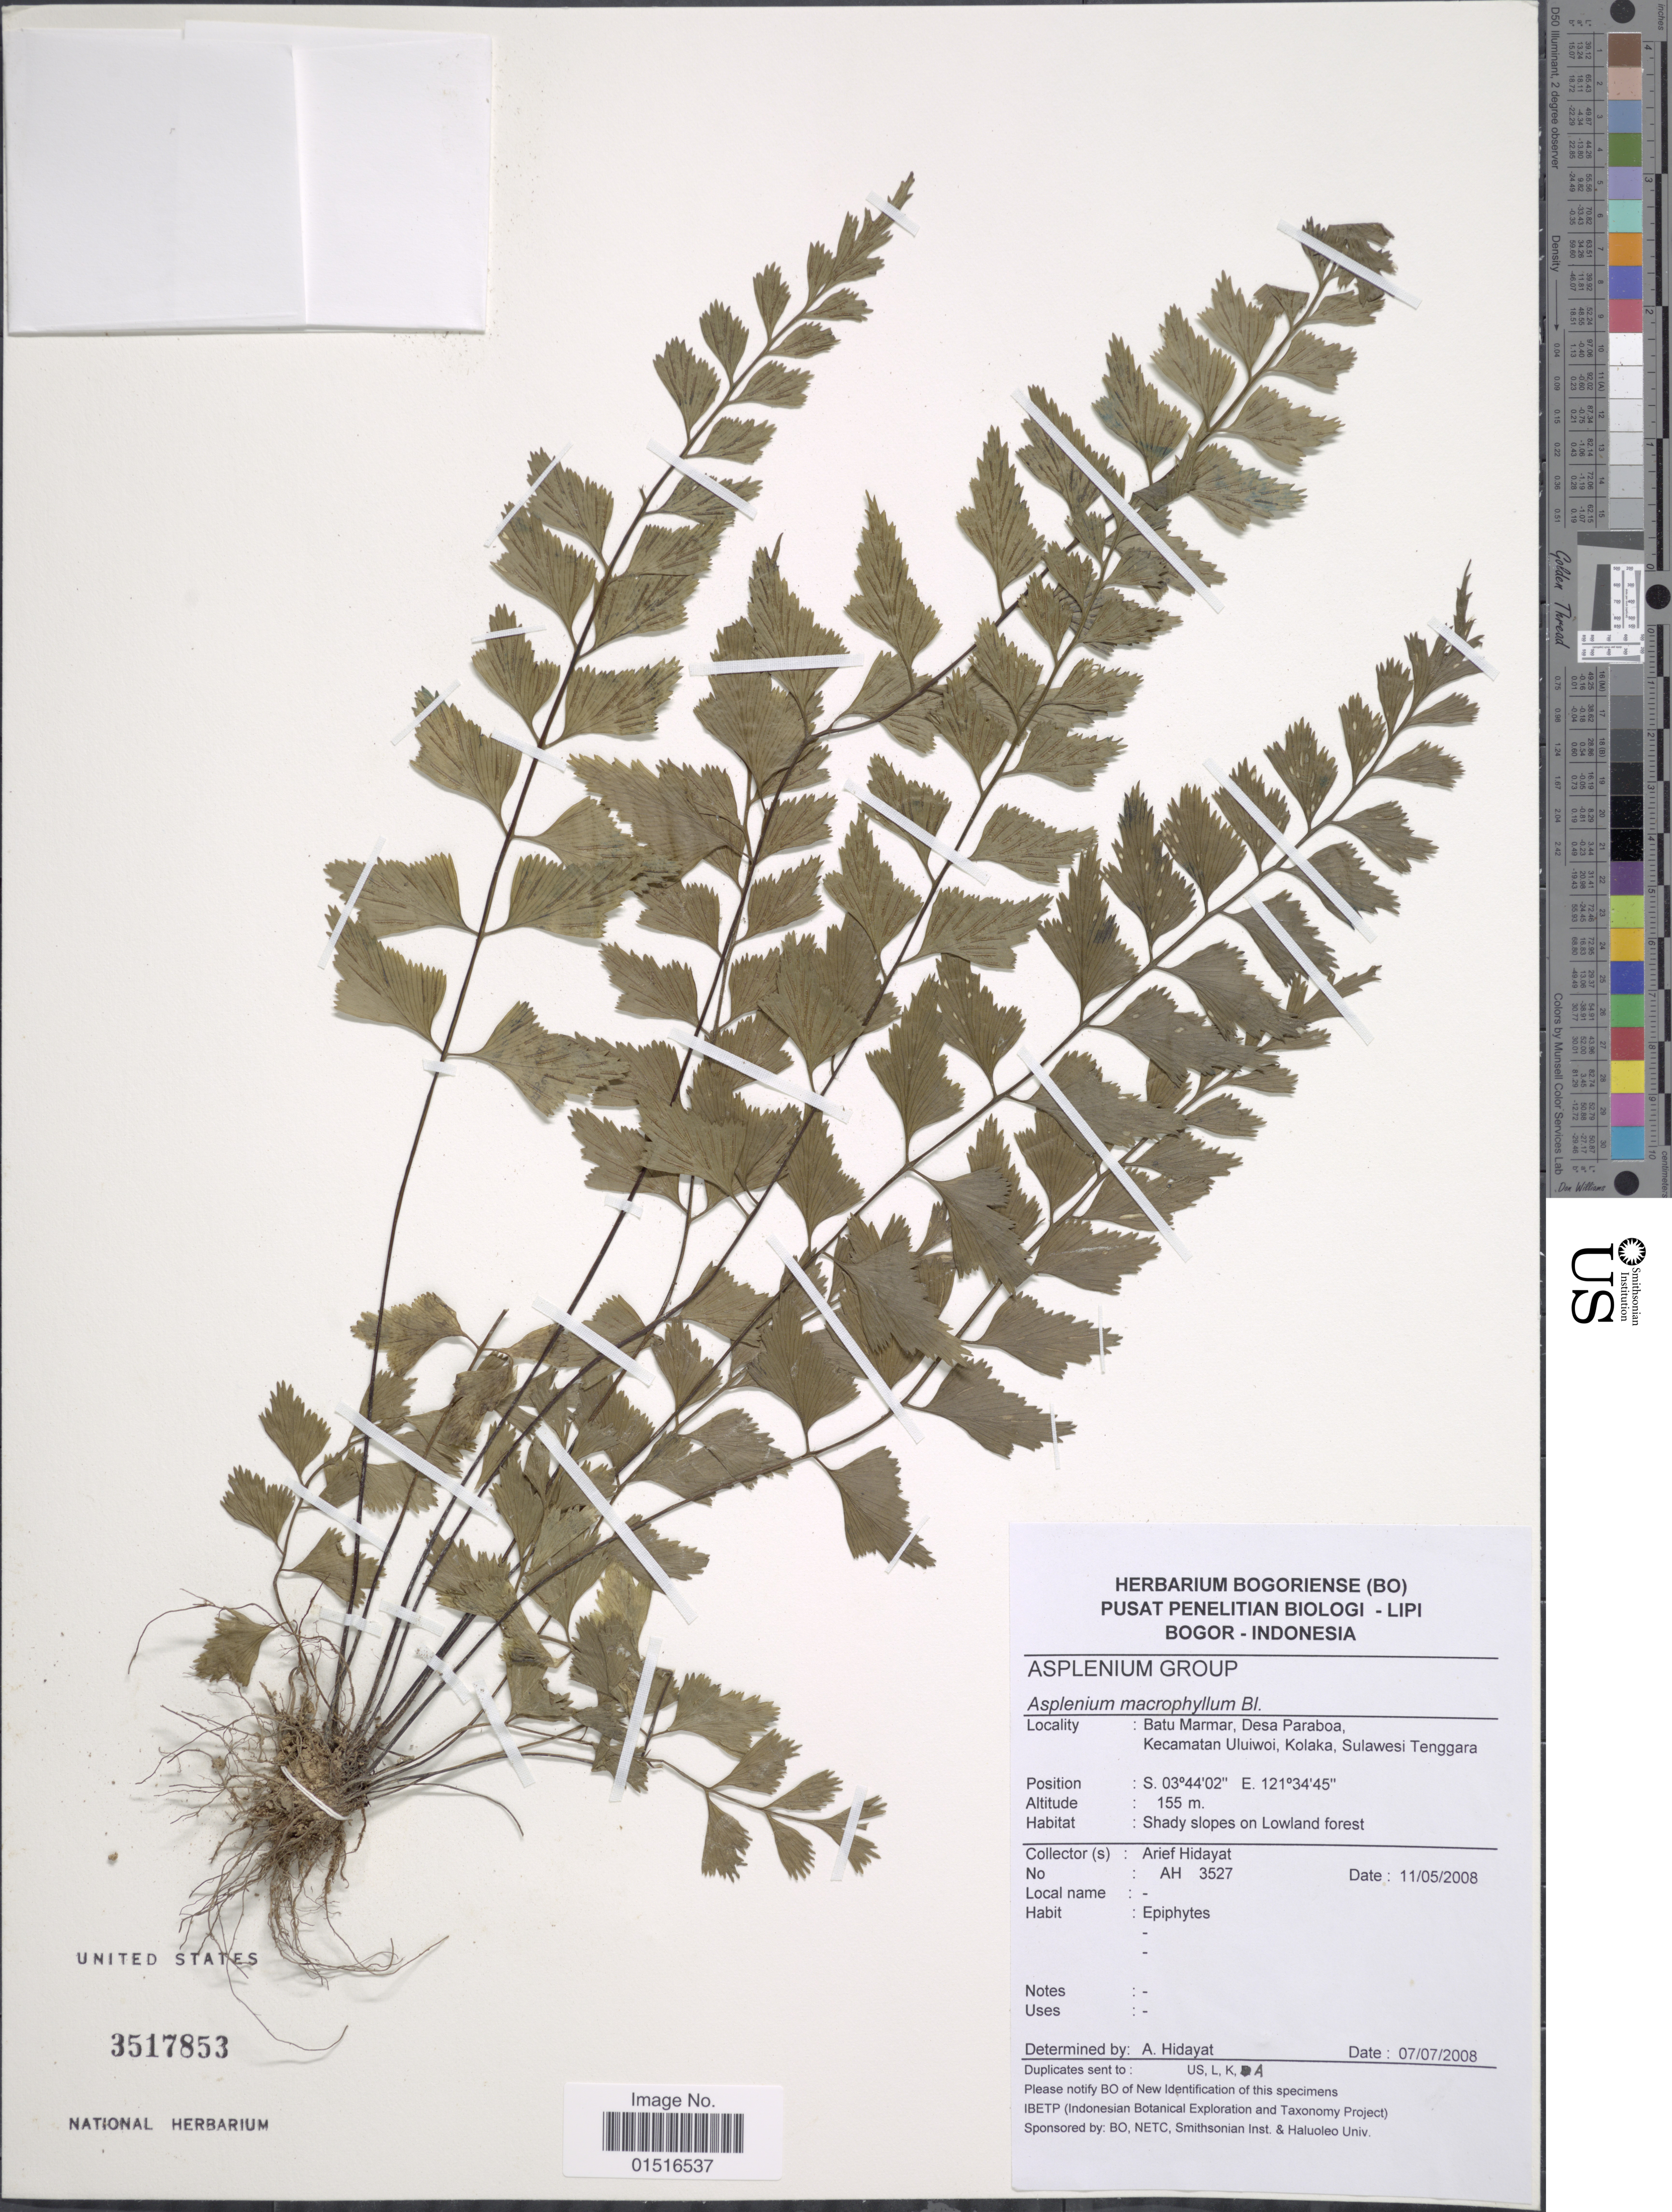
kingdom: Plantae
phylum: Tracheophyta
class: Polypodiopsida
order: Polypodiales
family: Aspleniaceae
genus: Asplenium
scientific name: Asplenium macrophyllum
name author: Sw.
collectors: A. Hidayat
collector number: AH 3527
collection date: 2008-05-11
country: Indonesia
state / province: Sulawesi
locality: Batu Marmar, Desa Paraboa, Kecamatan Uluiwoi, Kolaka, Sulawesi Tenggara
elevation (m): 155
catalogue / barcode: US 3517853